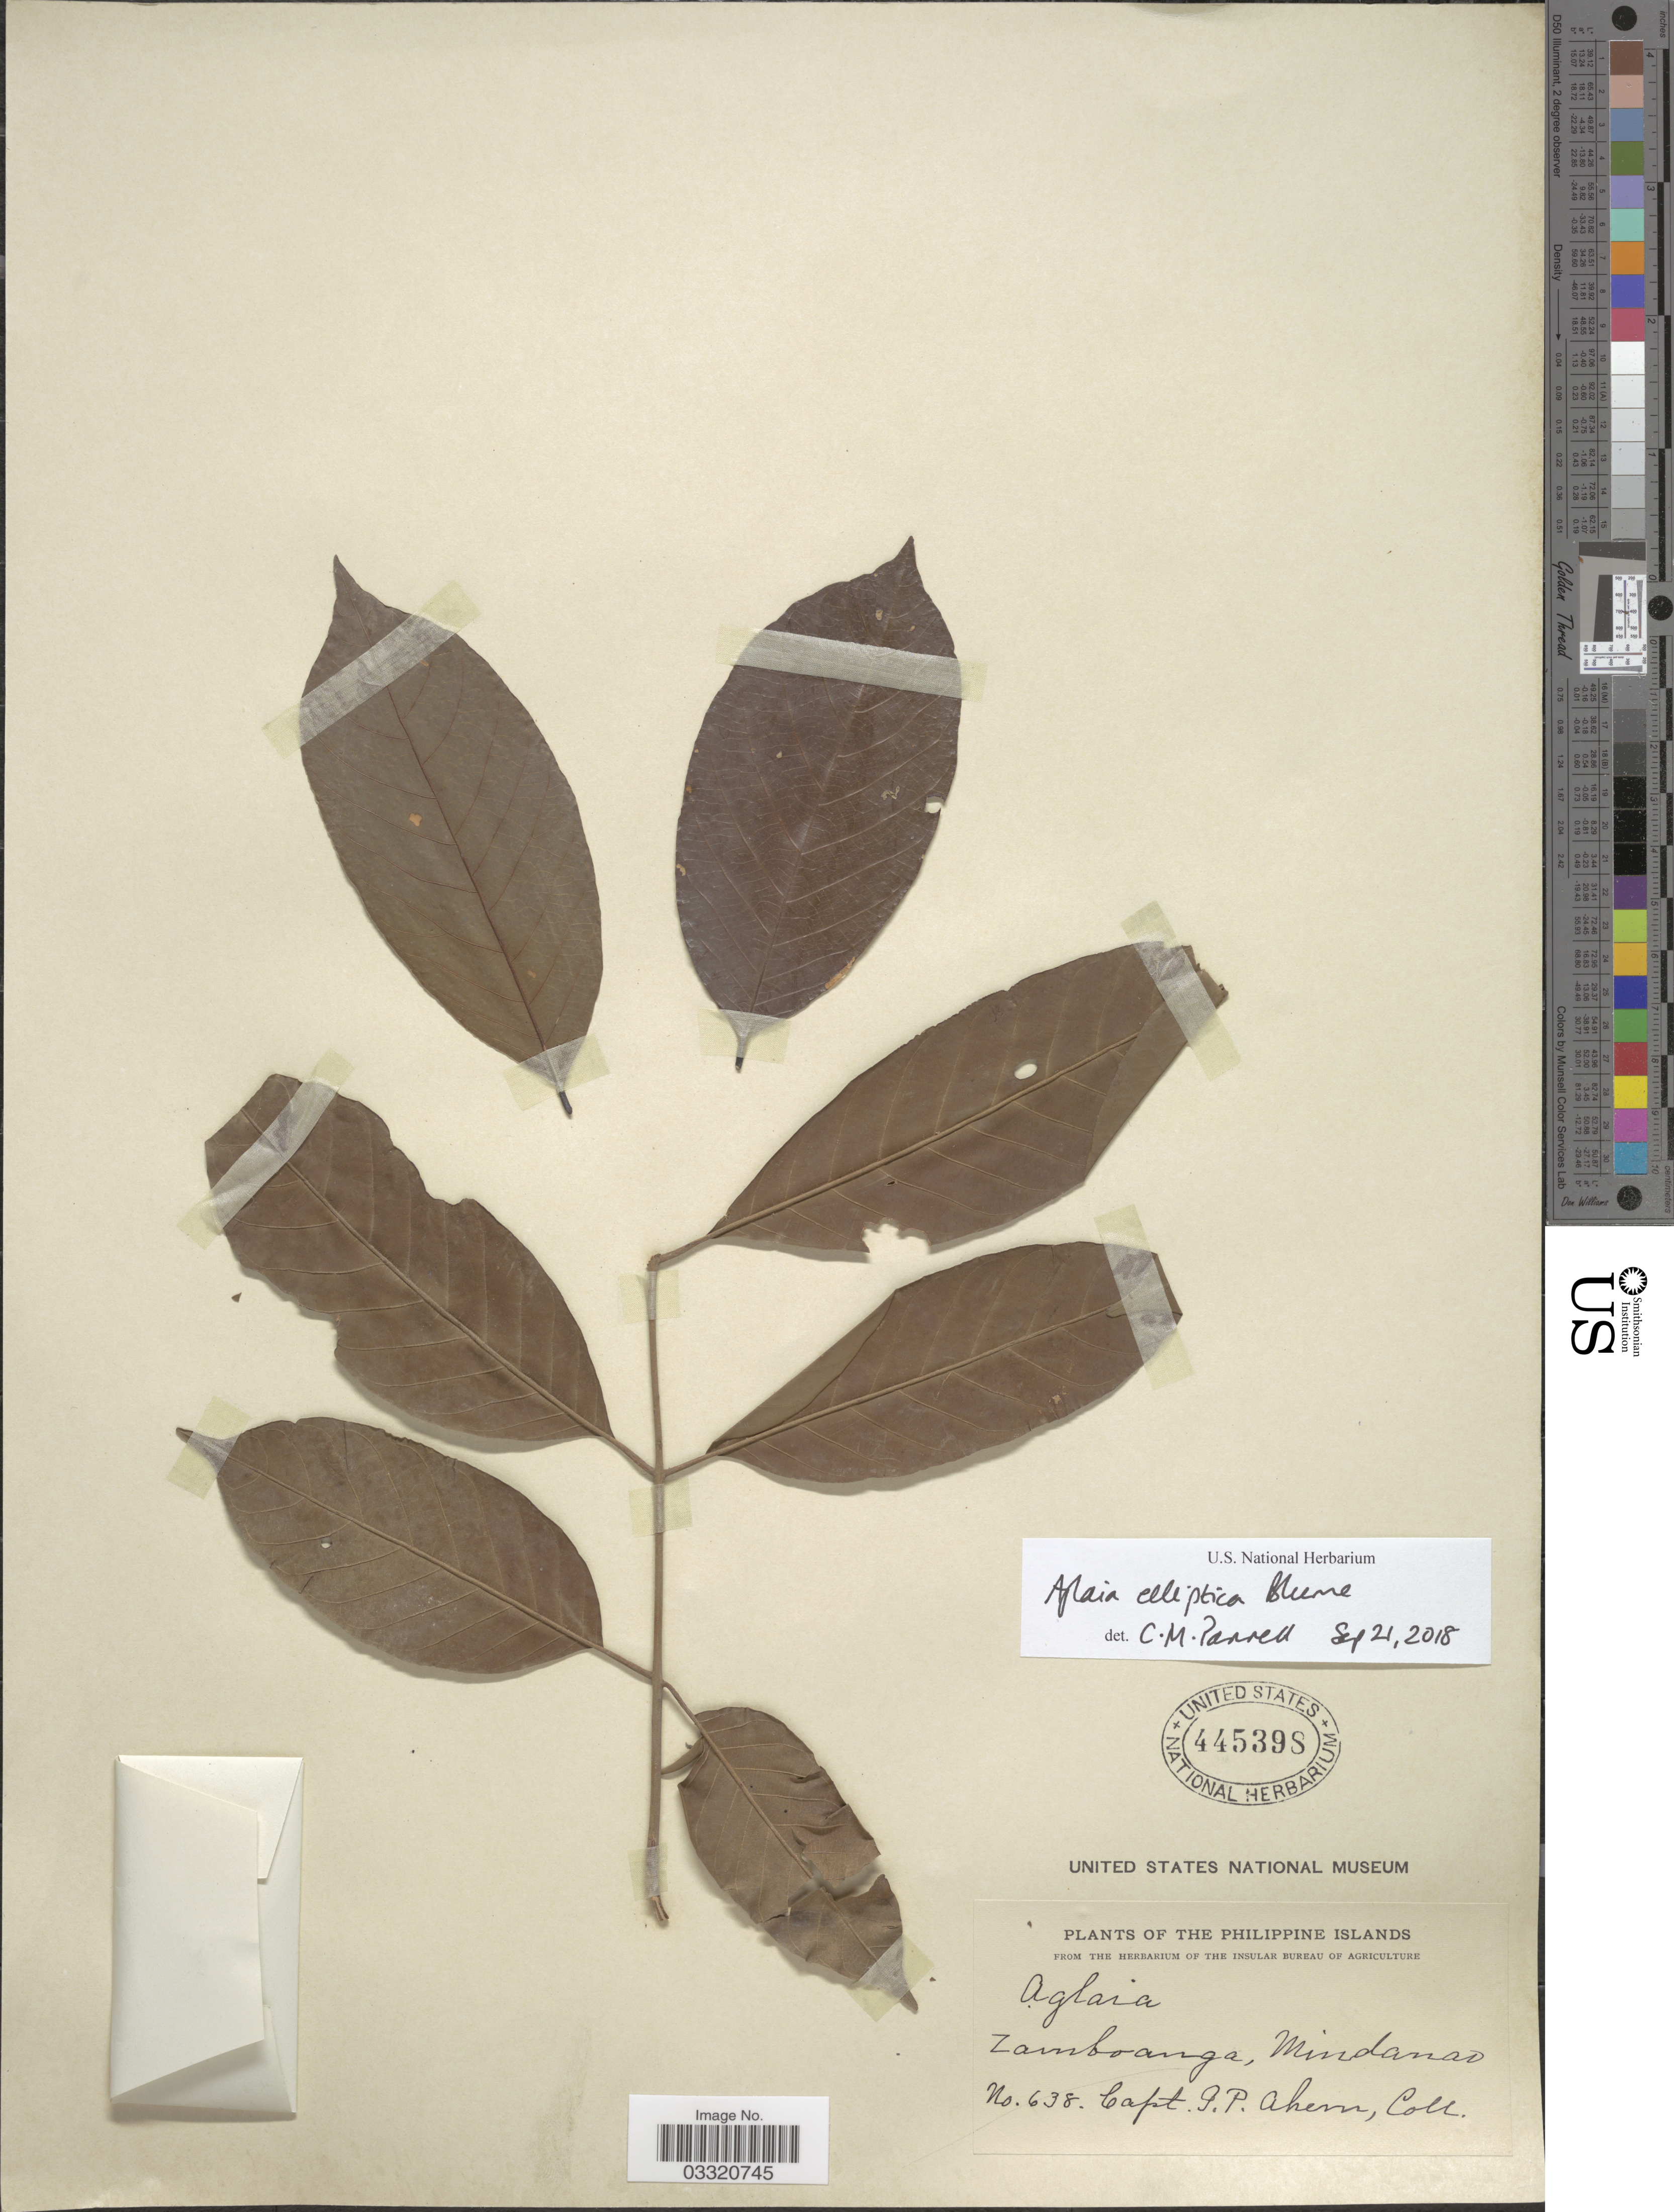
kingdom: Plantae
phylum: Tracheophyta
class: Magnoliopsida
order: Sapindales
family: Meliaceae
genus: Aglaia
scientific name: Aglaia elliptica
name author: Blume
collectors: G. Ahern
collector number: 638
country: Philippines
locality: Zamboanga, Mindanao.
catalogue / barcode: US 445398